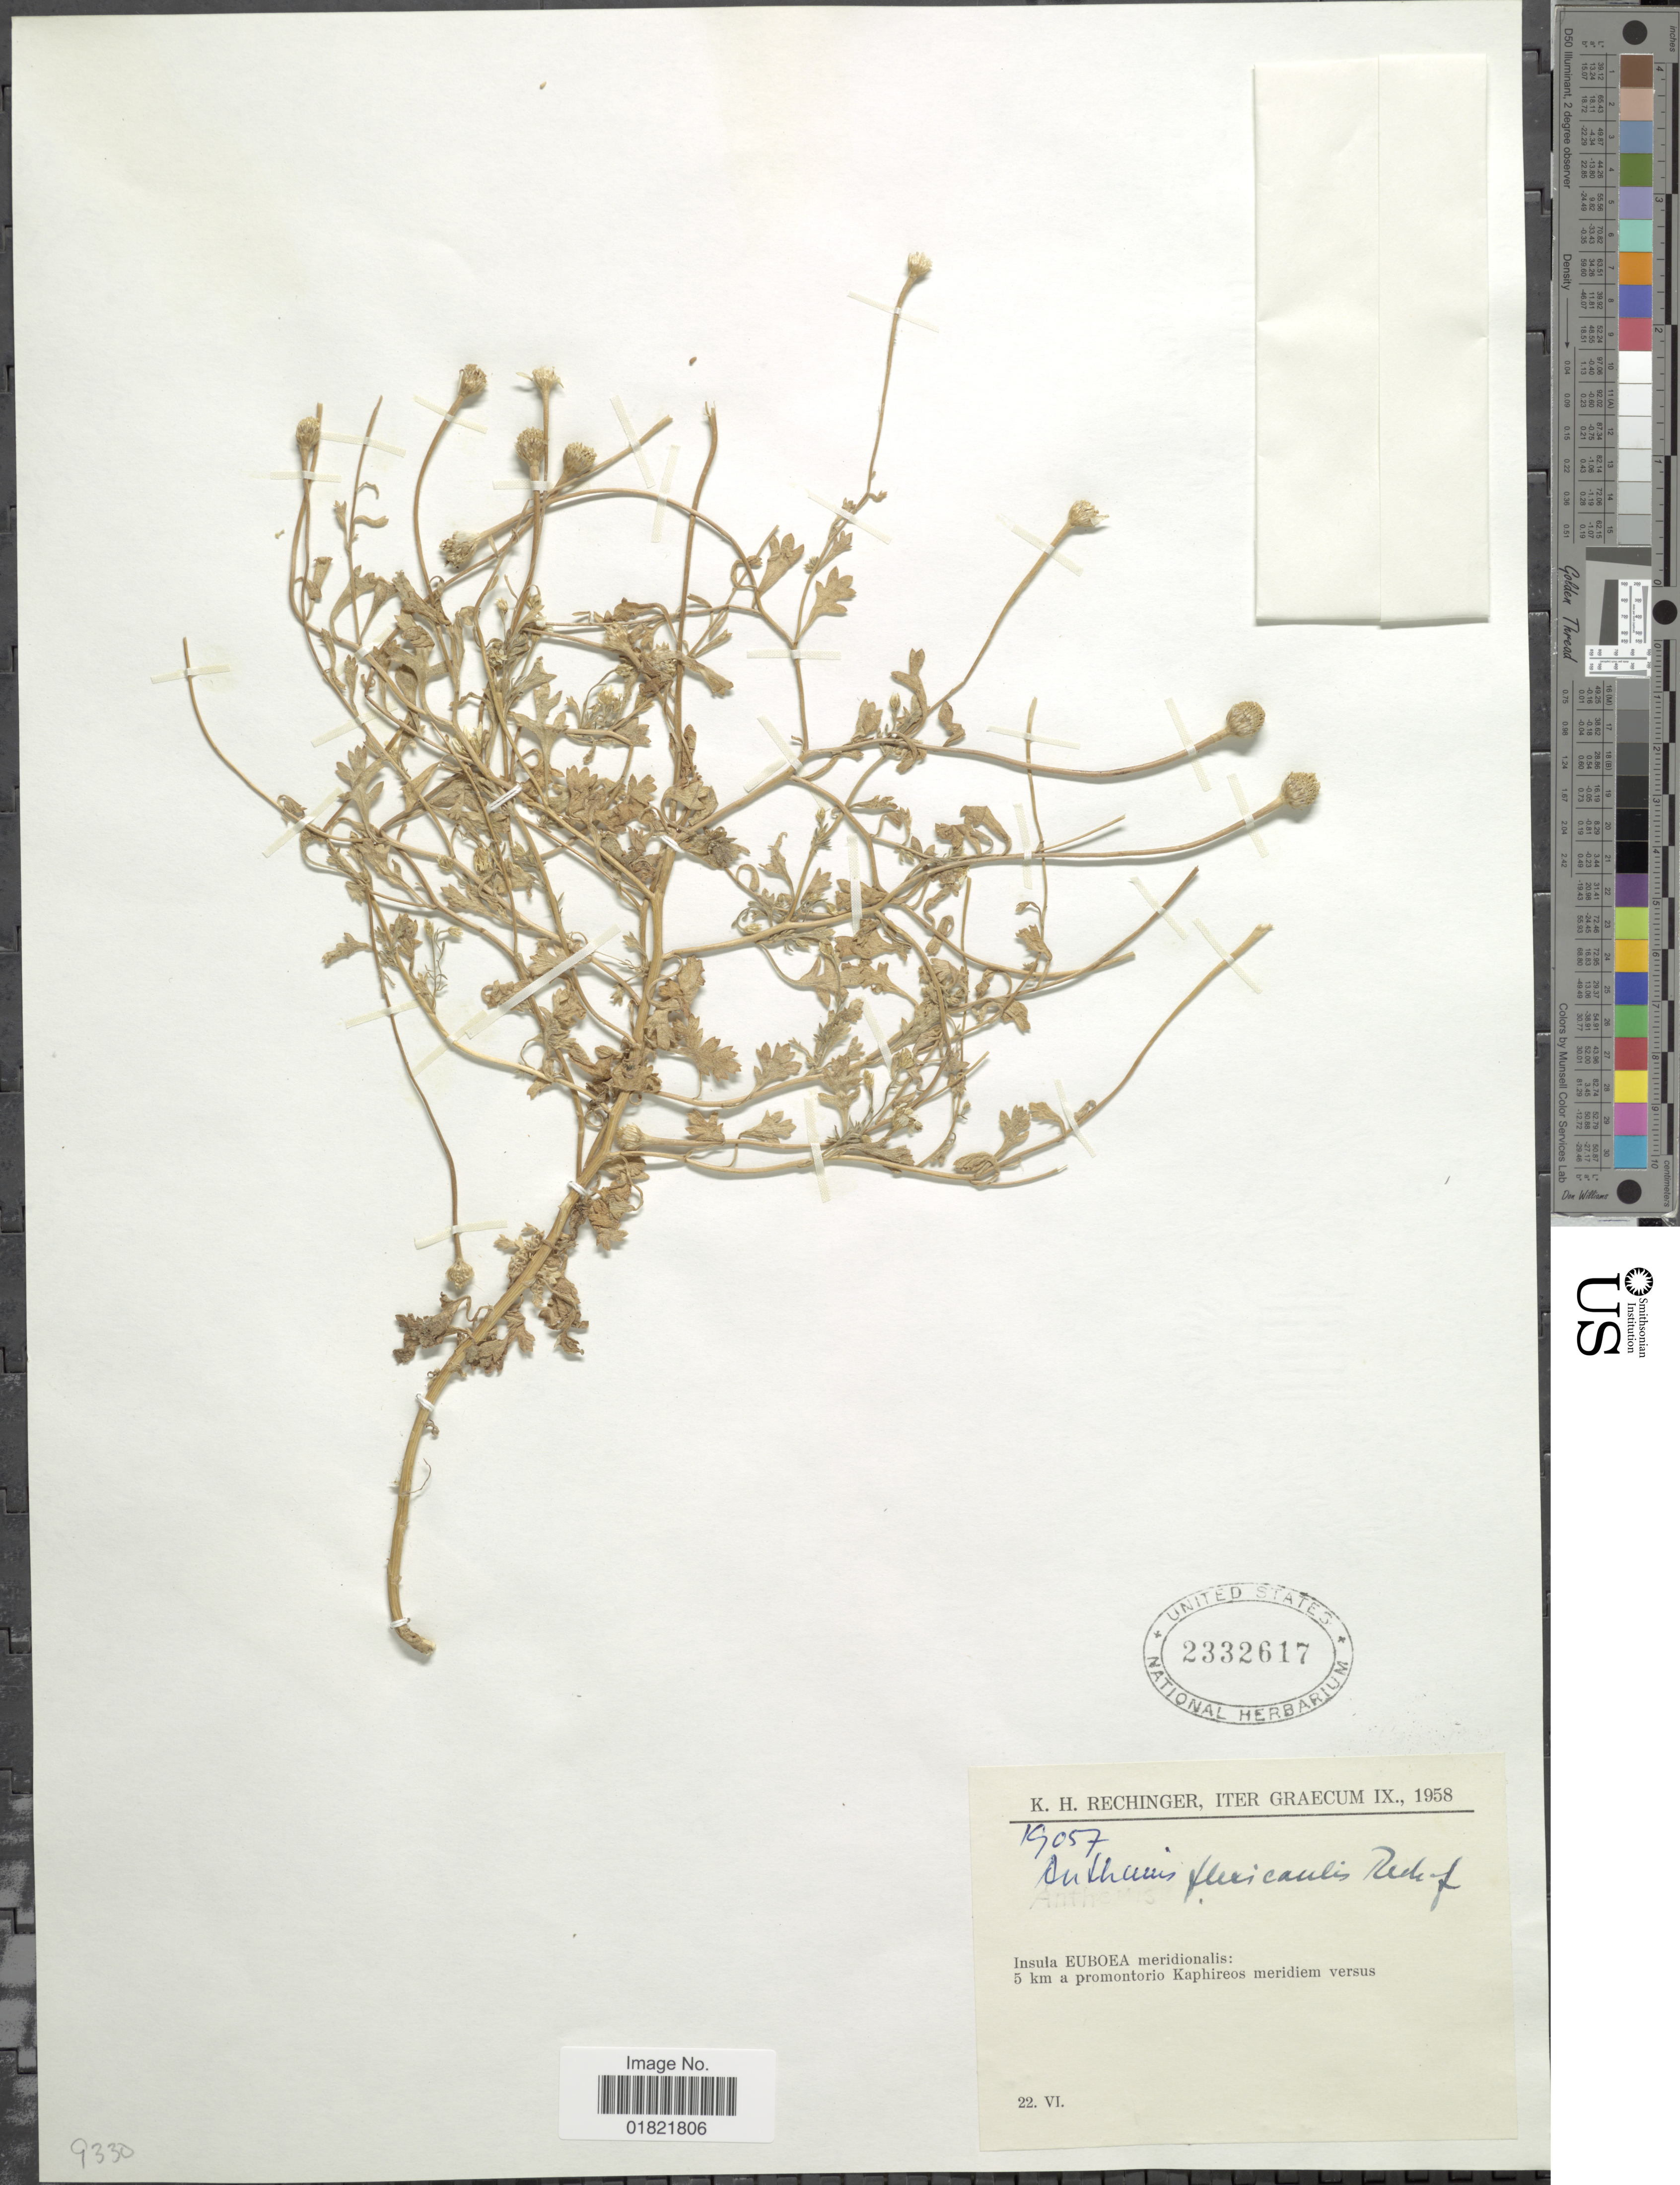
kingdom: Plantae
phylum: Tracheophyta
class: Magnoliopsida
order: Asterales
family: Asteraceae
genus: Anthemis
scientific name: Anthemis flexicaulis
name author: Rech. f.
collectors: K. H. Rechinger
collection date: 1958-06-22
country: Greece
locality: Insula Euboea meridionalis: 5 km a promontorio Kaphireos meridiem versus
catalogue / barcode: US 2332617